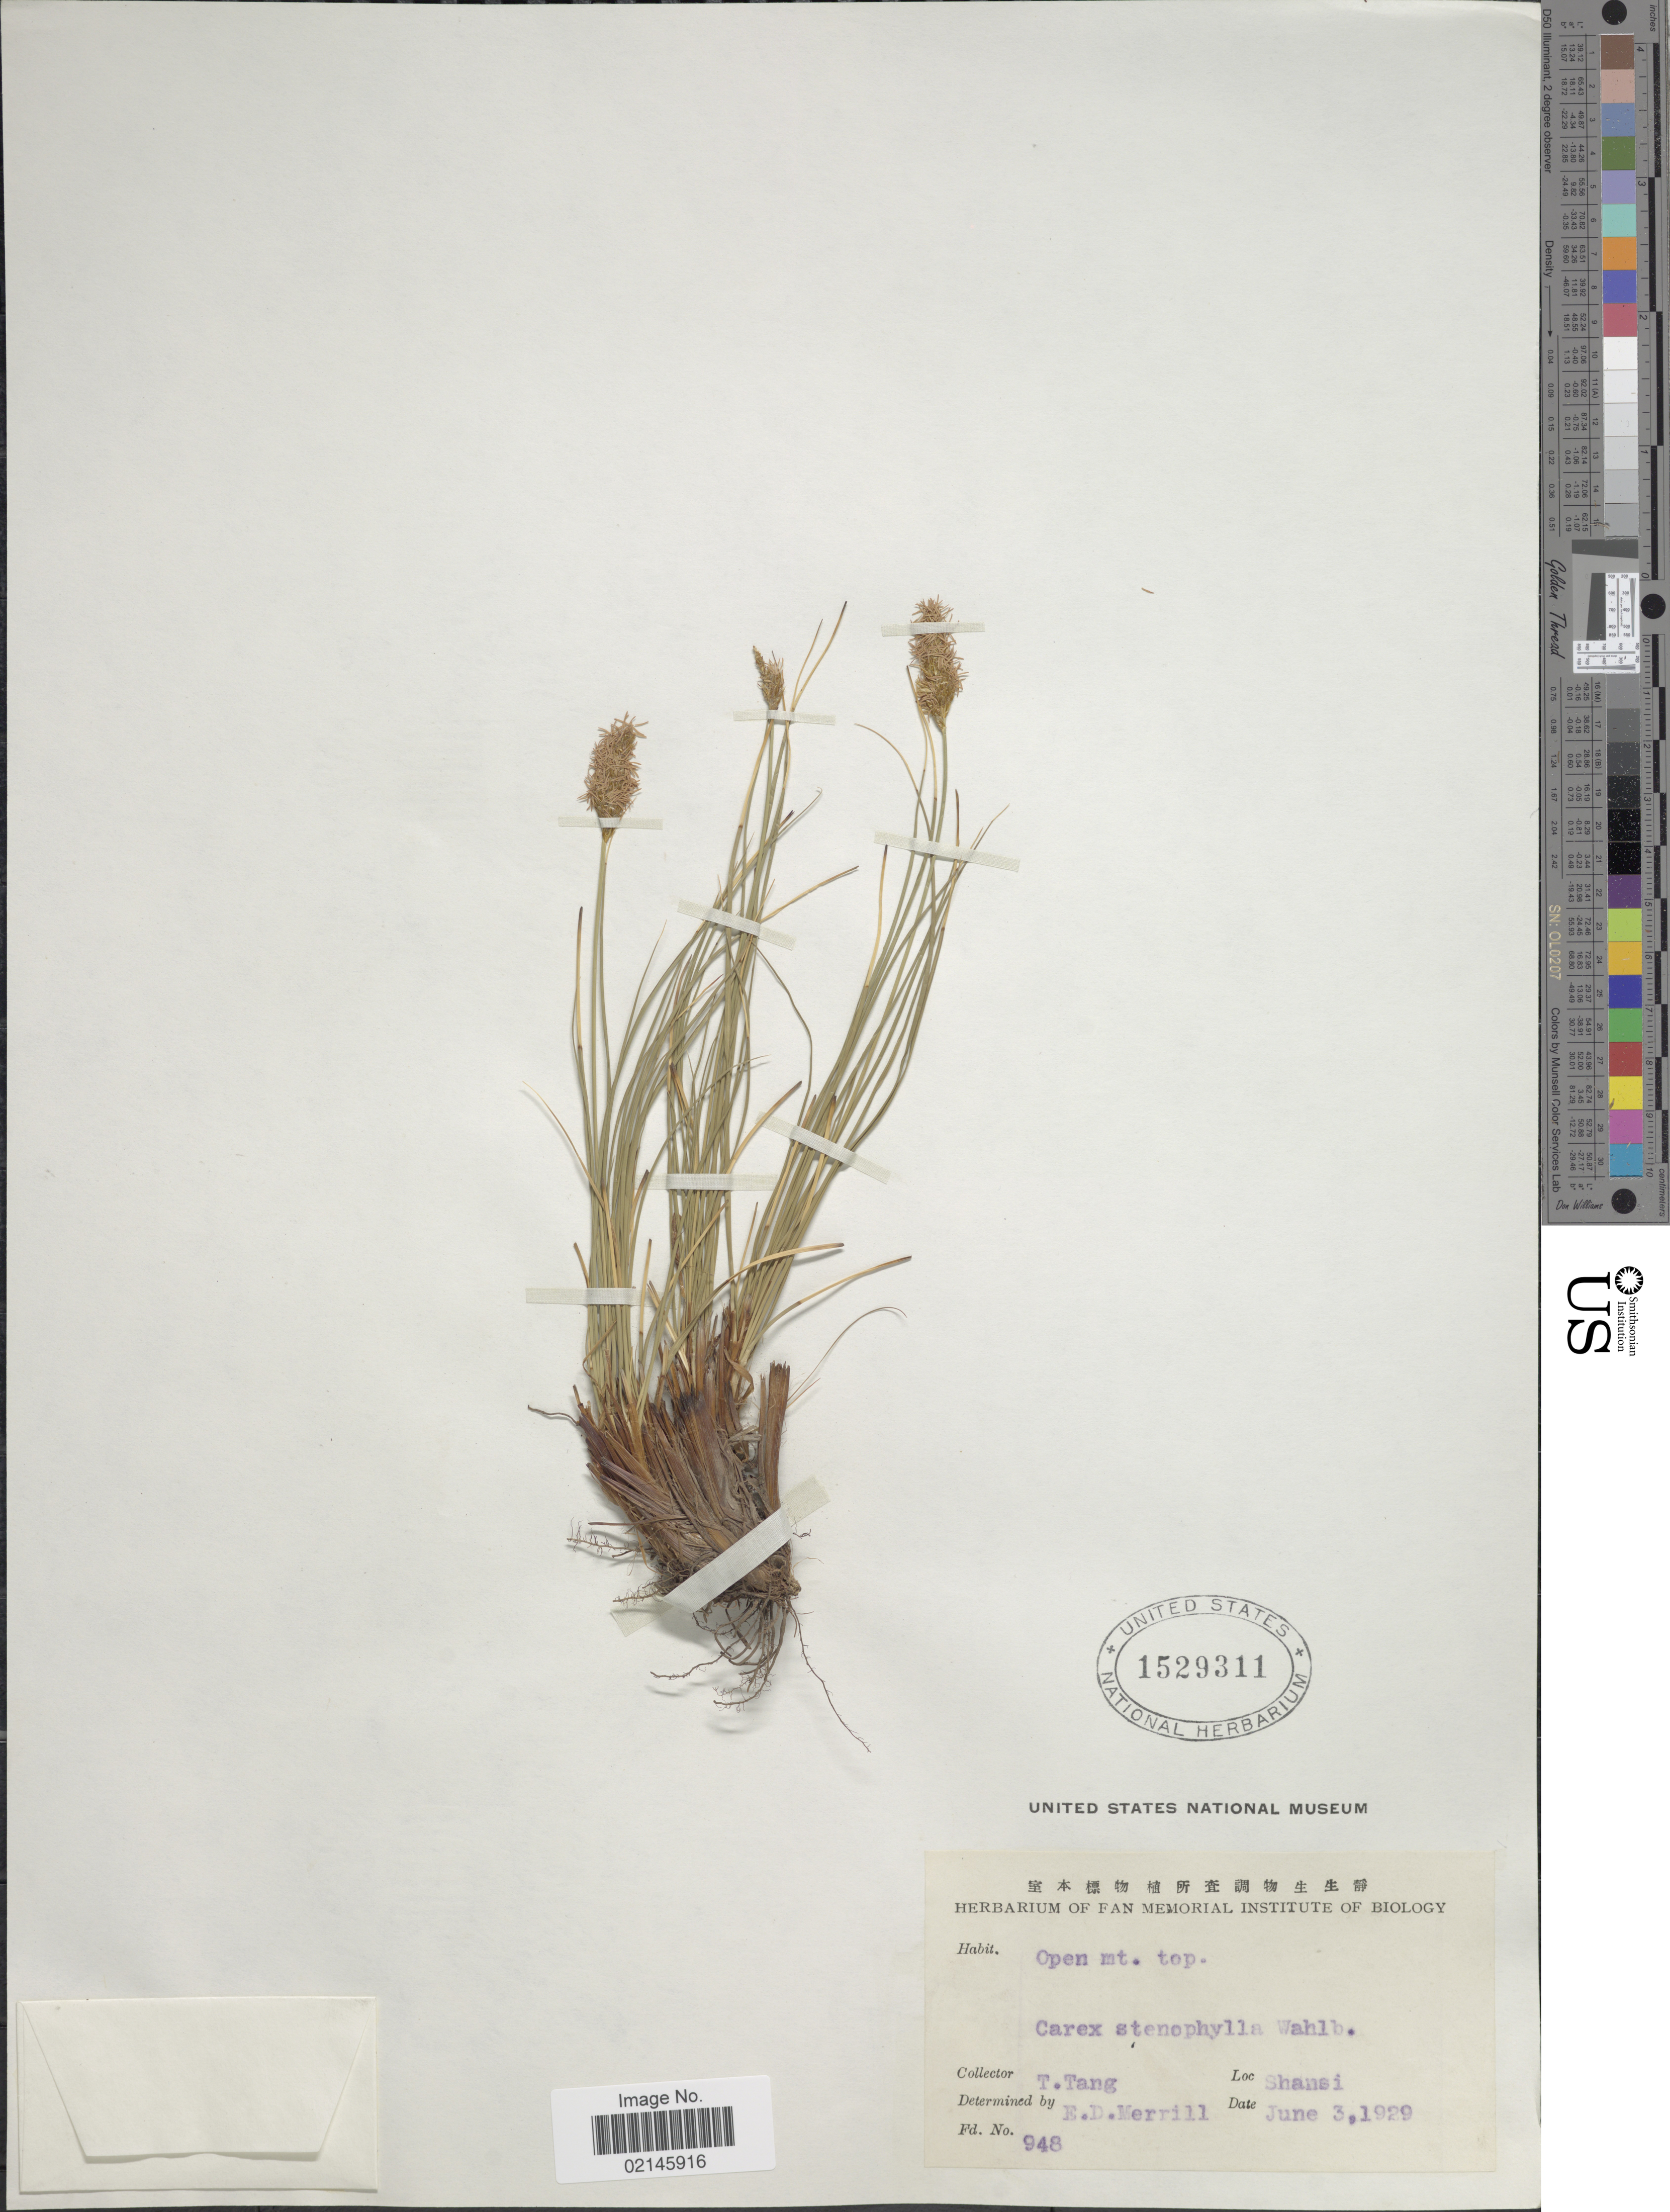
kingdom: Plantae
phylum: Tracheophyta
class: Liliopsida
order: Poales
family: Cyperaceae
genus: Carex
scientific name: Carex stenophylla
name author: Wahlenb.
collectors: T. Tang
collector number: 948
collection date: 1929-06-03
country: China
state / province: Shanxi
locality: Shansi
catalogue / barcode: US 1529311